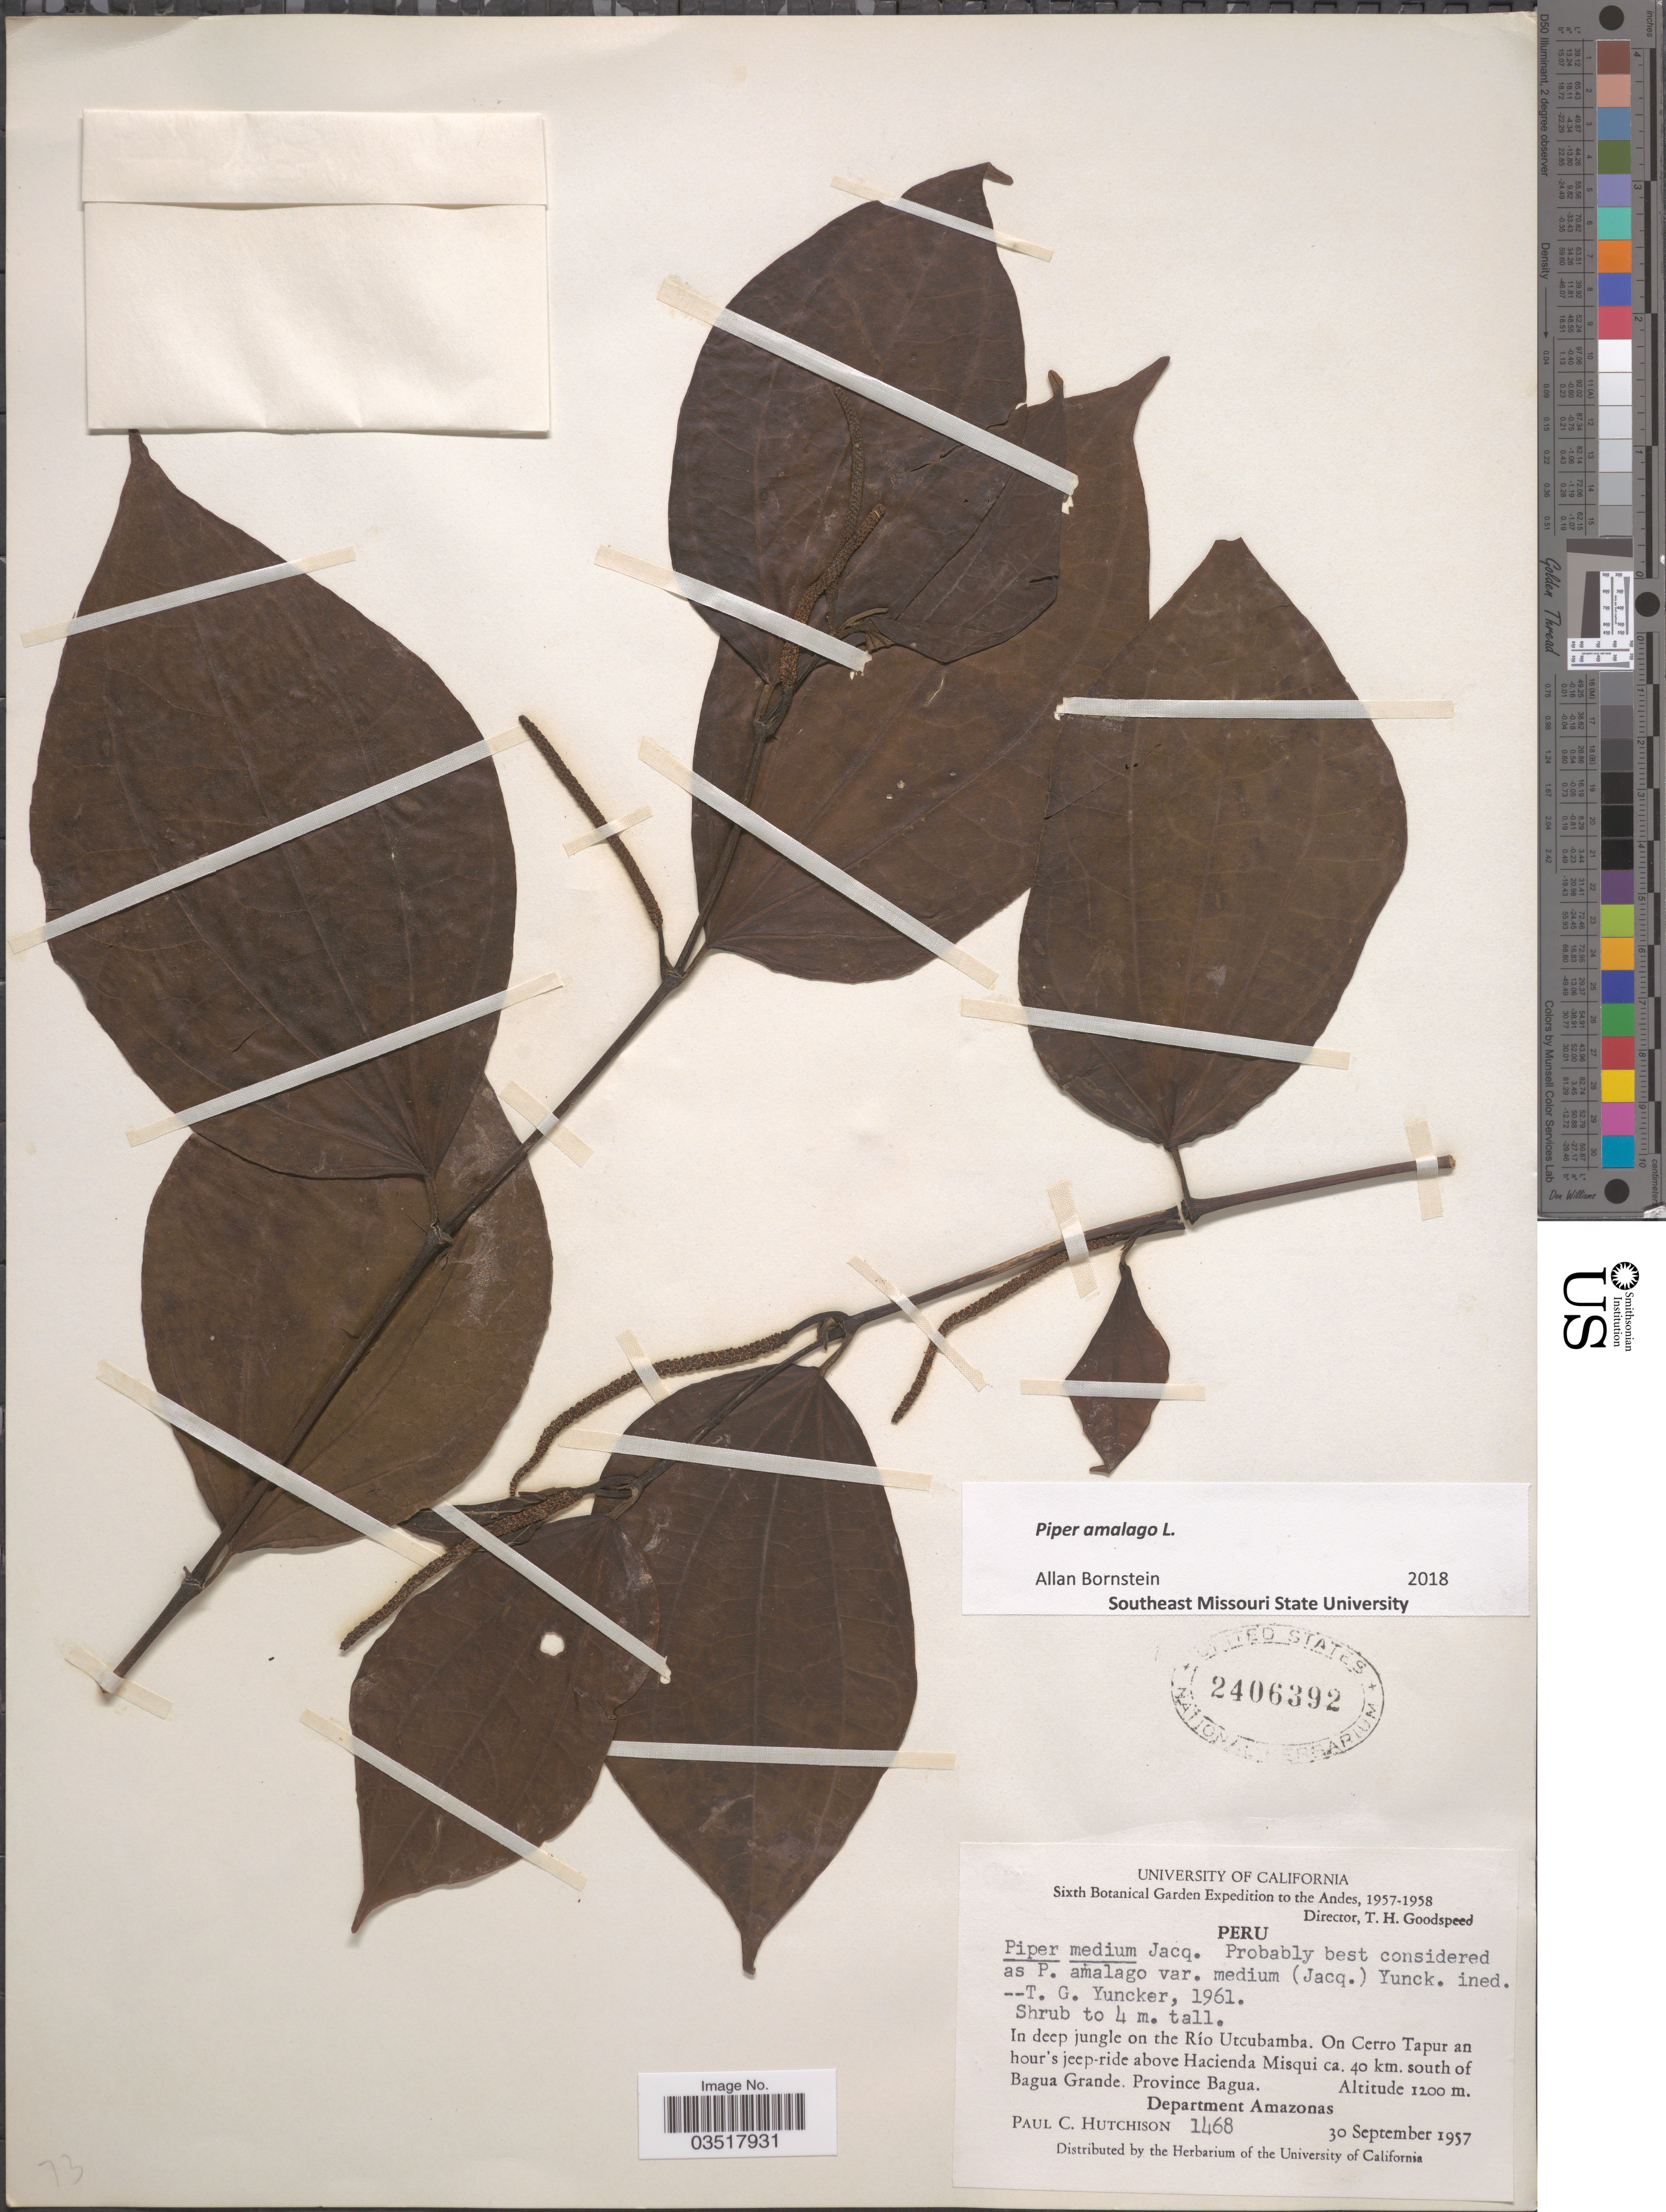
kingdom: Plantae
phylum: Tracheophyta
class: Magnoliopsida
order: Piperales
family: Piperaceae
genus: Piper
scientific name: Piper amalago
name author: L.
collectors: P. C. Hutchison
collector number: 1468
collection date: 1957-09-30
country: Peru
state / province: Amazonas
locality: The Andes. In deep jungle on the Río Utcubamba. On Cerro Tapur an hour's jeep-ride above Hacienda Misqui ca. 40 km. south of Bagua Grande. Province Bagua. Department Amazonas.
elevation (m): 1200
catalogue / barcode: US 2406392